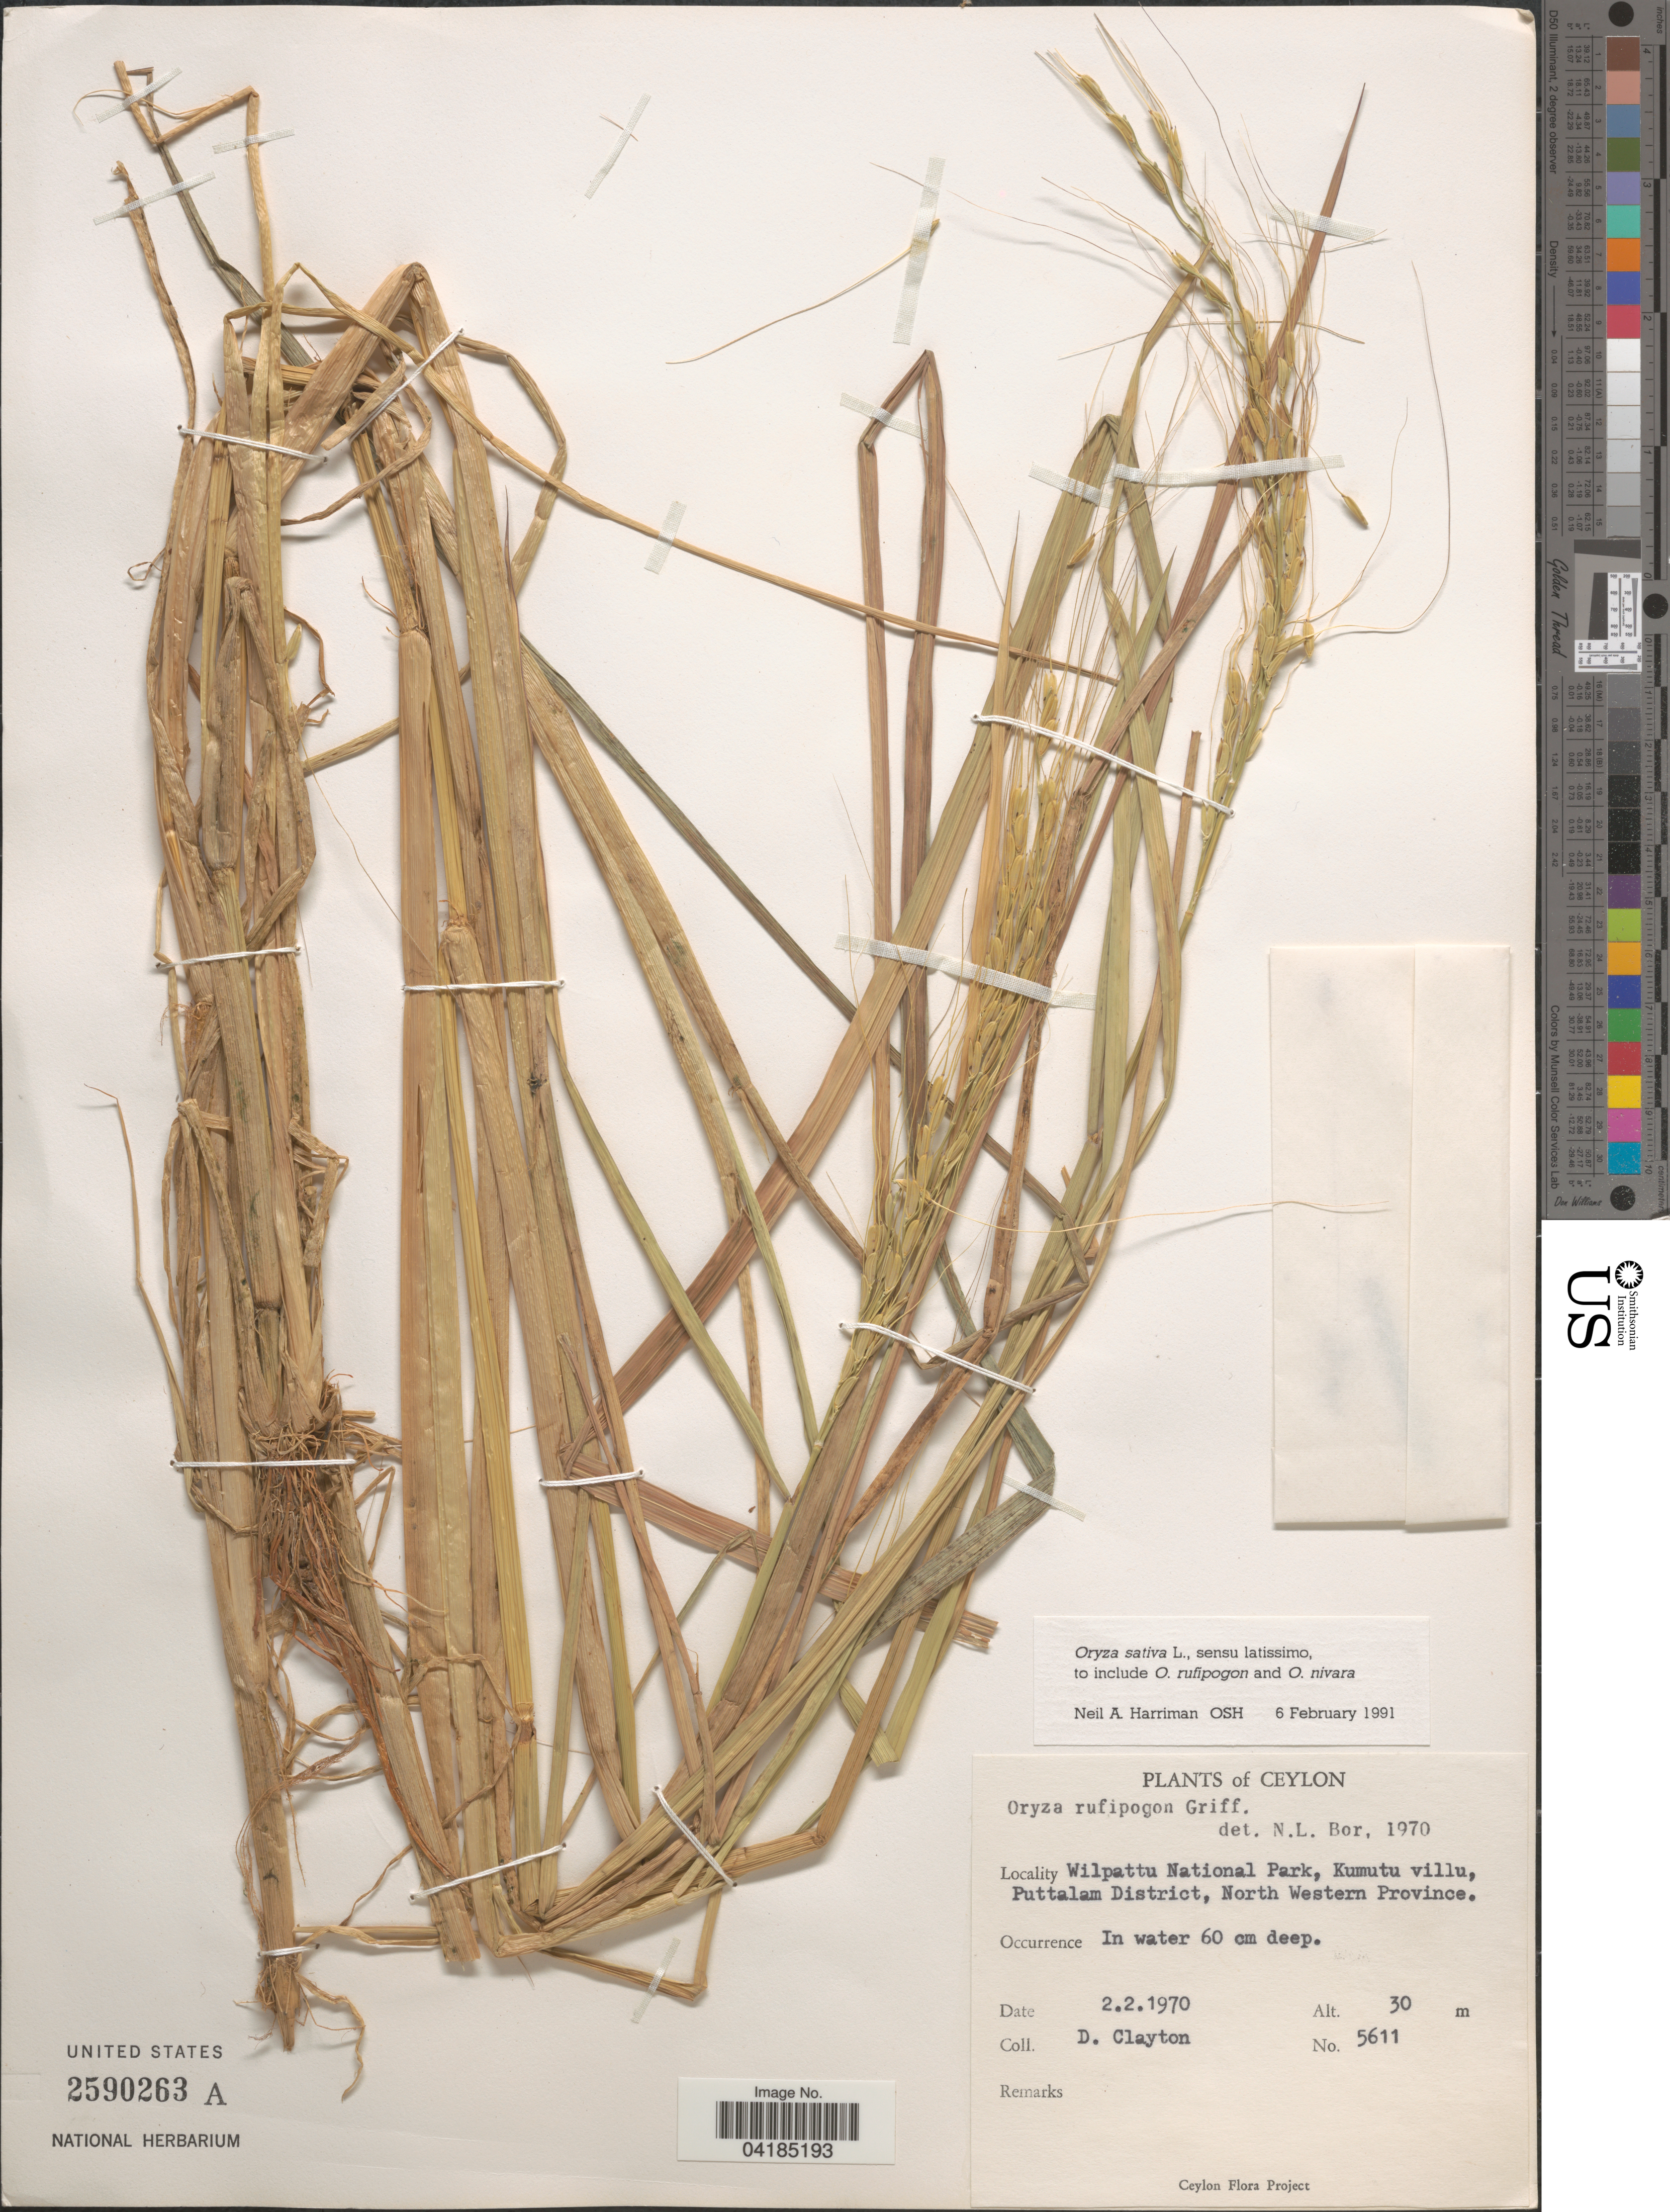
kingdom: Plantae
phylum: Tracheophyta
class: Liliopsida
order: Poales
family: Poaceae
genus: Oryza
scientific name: Oryza sativa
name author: L.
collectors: D. Clayton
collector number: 5611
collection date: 1970-02-02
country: Sri Lanka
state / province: North Western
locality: Ceylon. Wilpattu National Park, Kumutu villu, Puttalam District.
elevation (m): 30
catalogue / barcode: US 2590263A